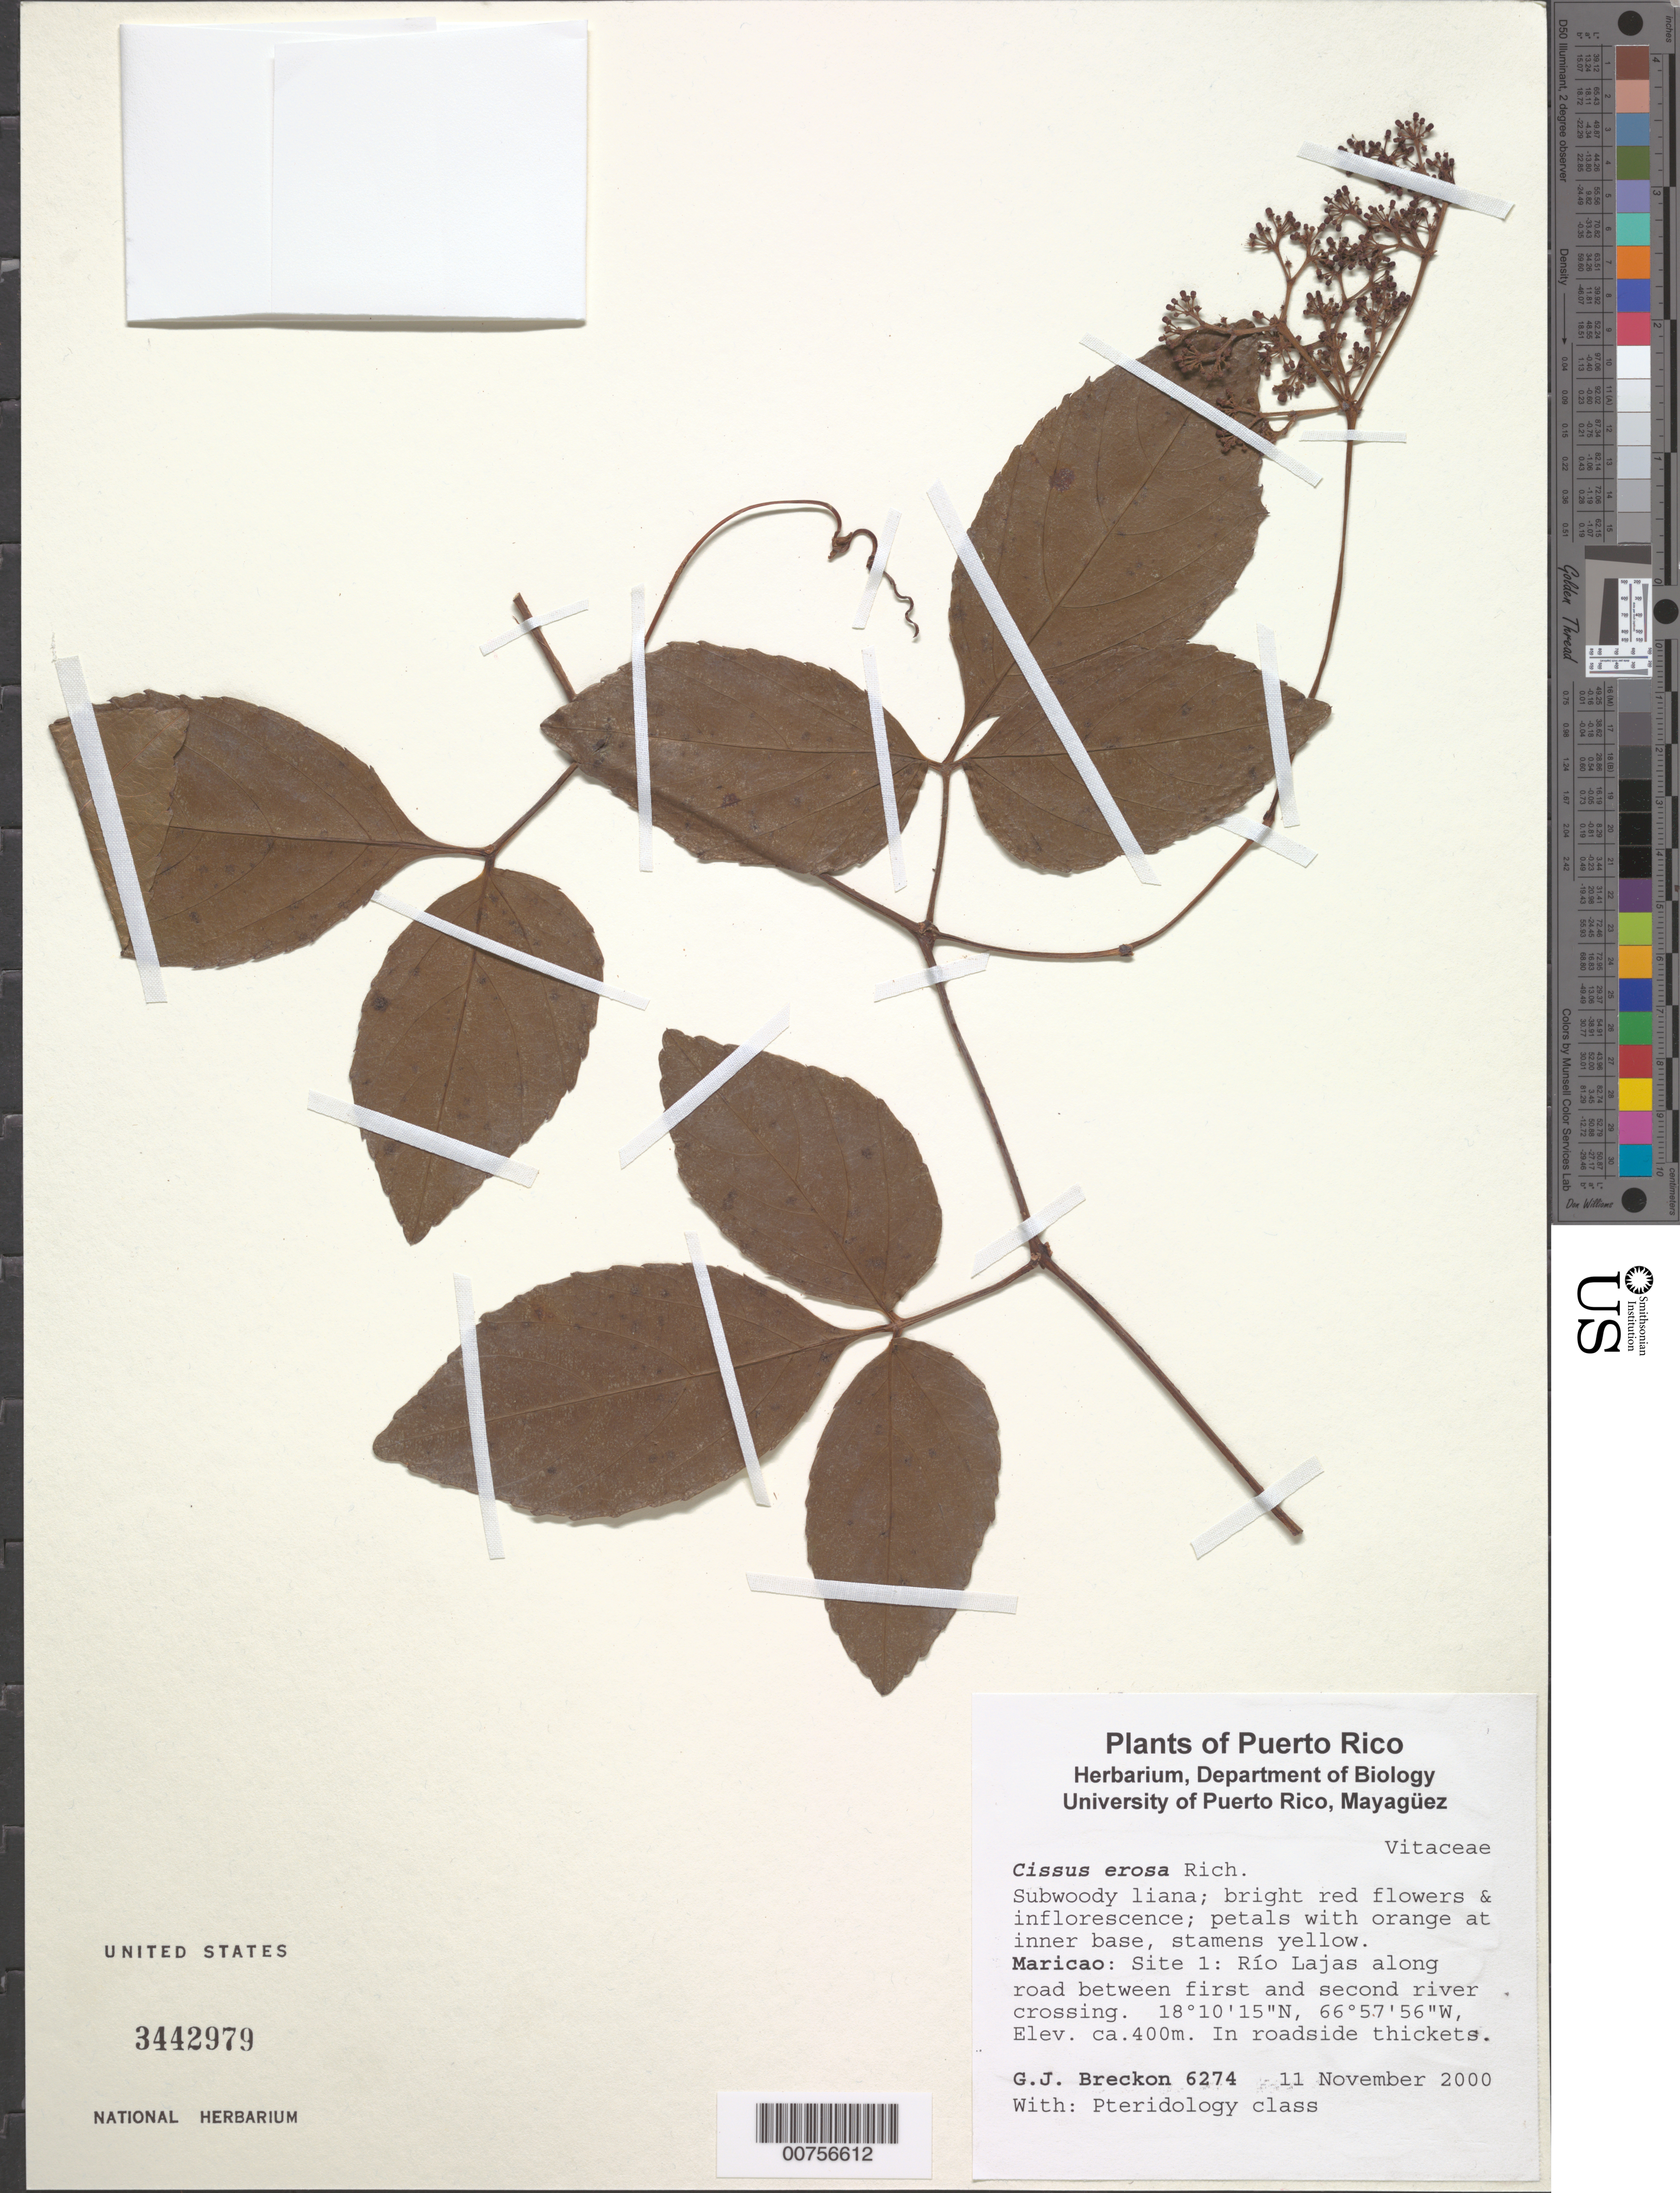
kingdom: Plantae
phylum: Tracheophyta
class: Magnoliopsida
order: Vitales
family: Vitaceae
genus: Cissus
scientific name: Cissus erosa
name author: Rich.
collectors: G. J. Breckon & Pteridology class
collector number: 6274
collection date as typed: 11 Nov 2000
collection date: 2000-11-11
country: Puerto Rico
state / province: Maricao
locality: Maricao. Site 1: Río Lajas along road between first and second river crossing.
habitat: In roadside thickets.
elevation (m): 400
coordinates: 18.17083333, -66.96555556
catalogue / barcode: US 3442979